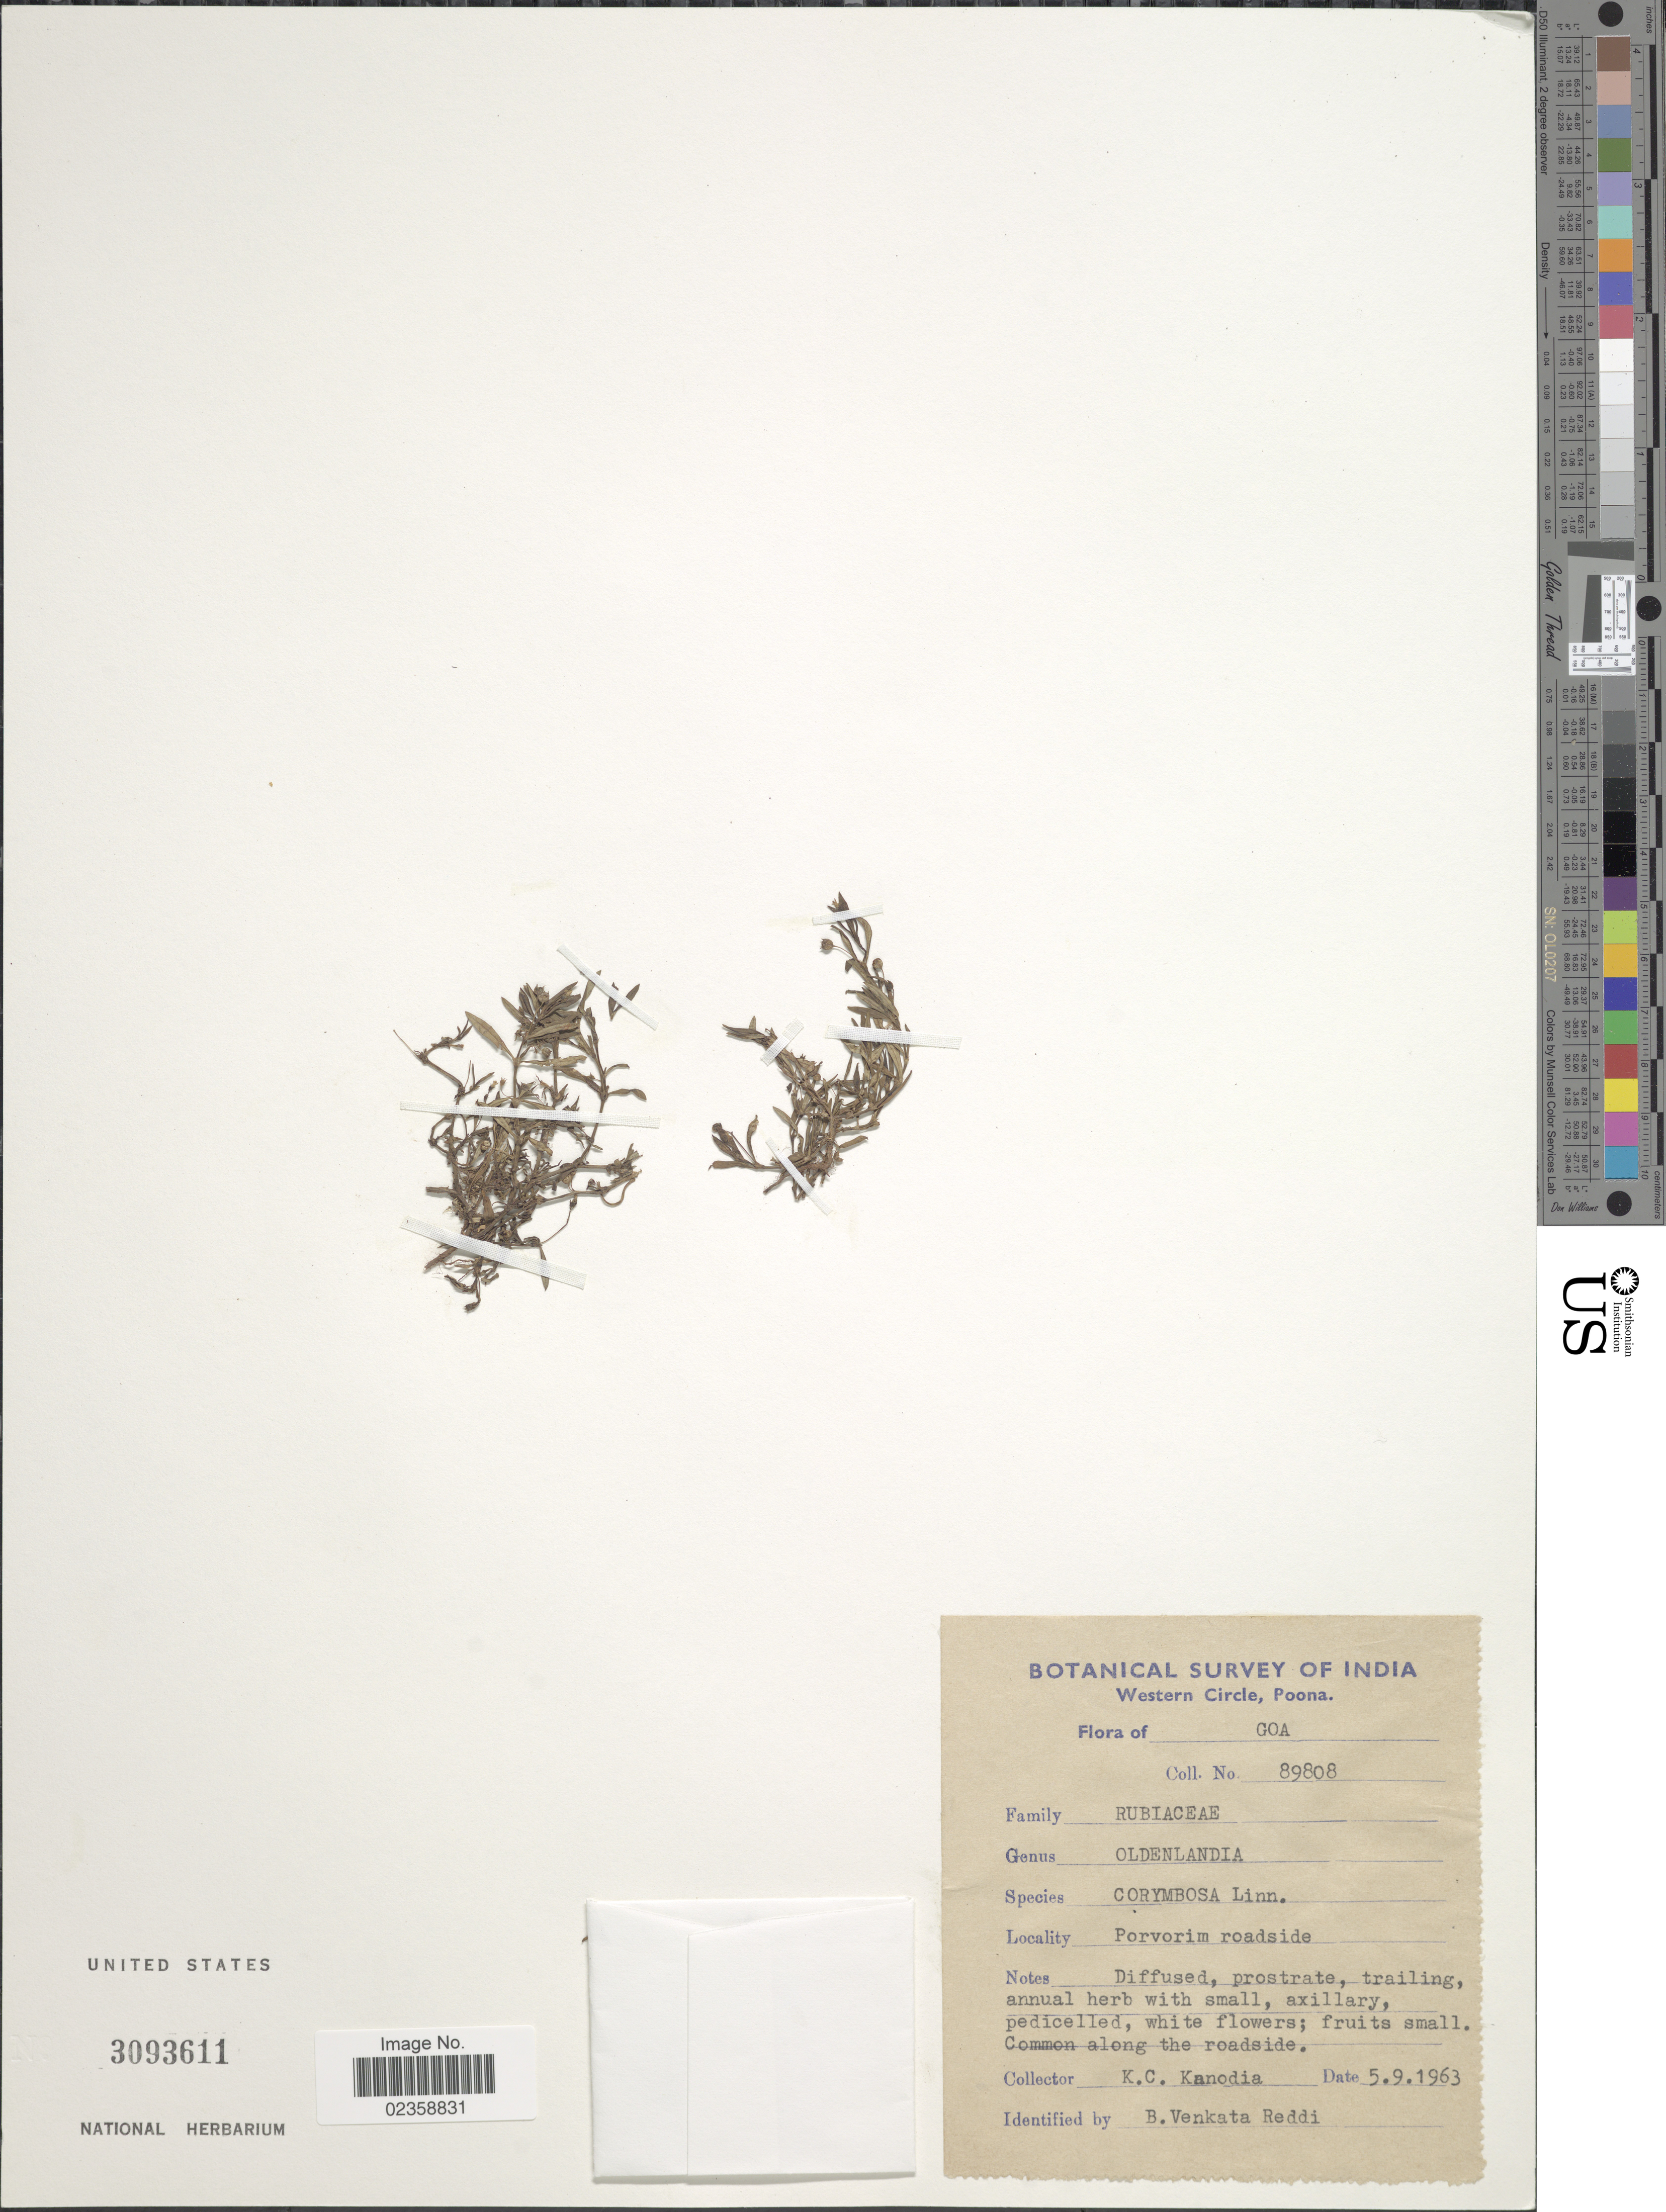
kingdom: Plantae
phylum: Tracheophyta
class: Magnoliopsida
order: Gentianales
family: Rubiaceae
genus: Oldenlandia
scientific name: Oldenlandia corymbosa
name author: L.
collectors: K. Kanodia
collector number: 89808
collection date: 1963-09-05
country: India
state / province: Goa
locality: Porvorim roadside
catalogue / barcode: US 3093611